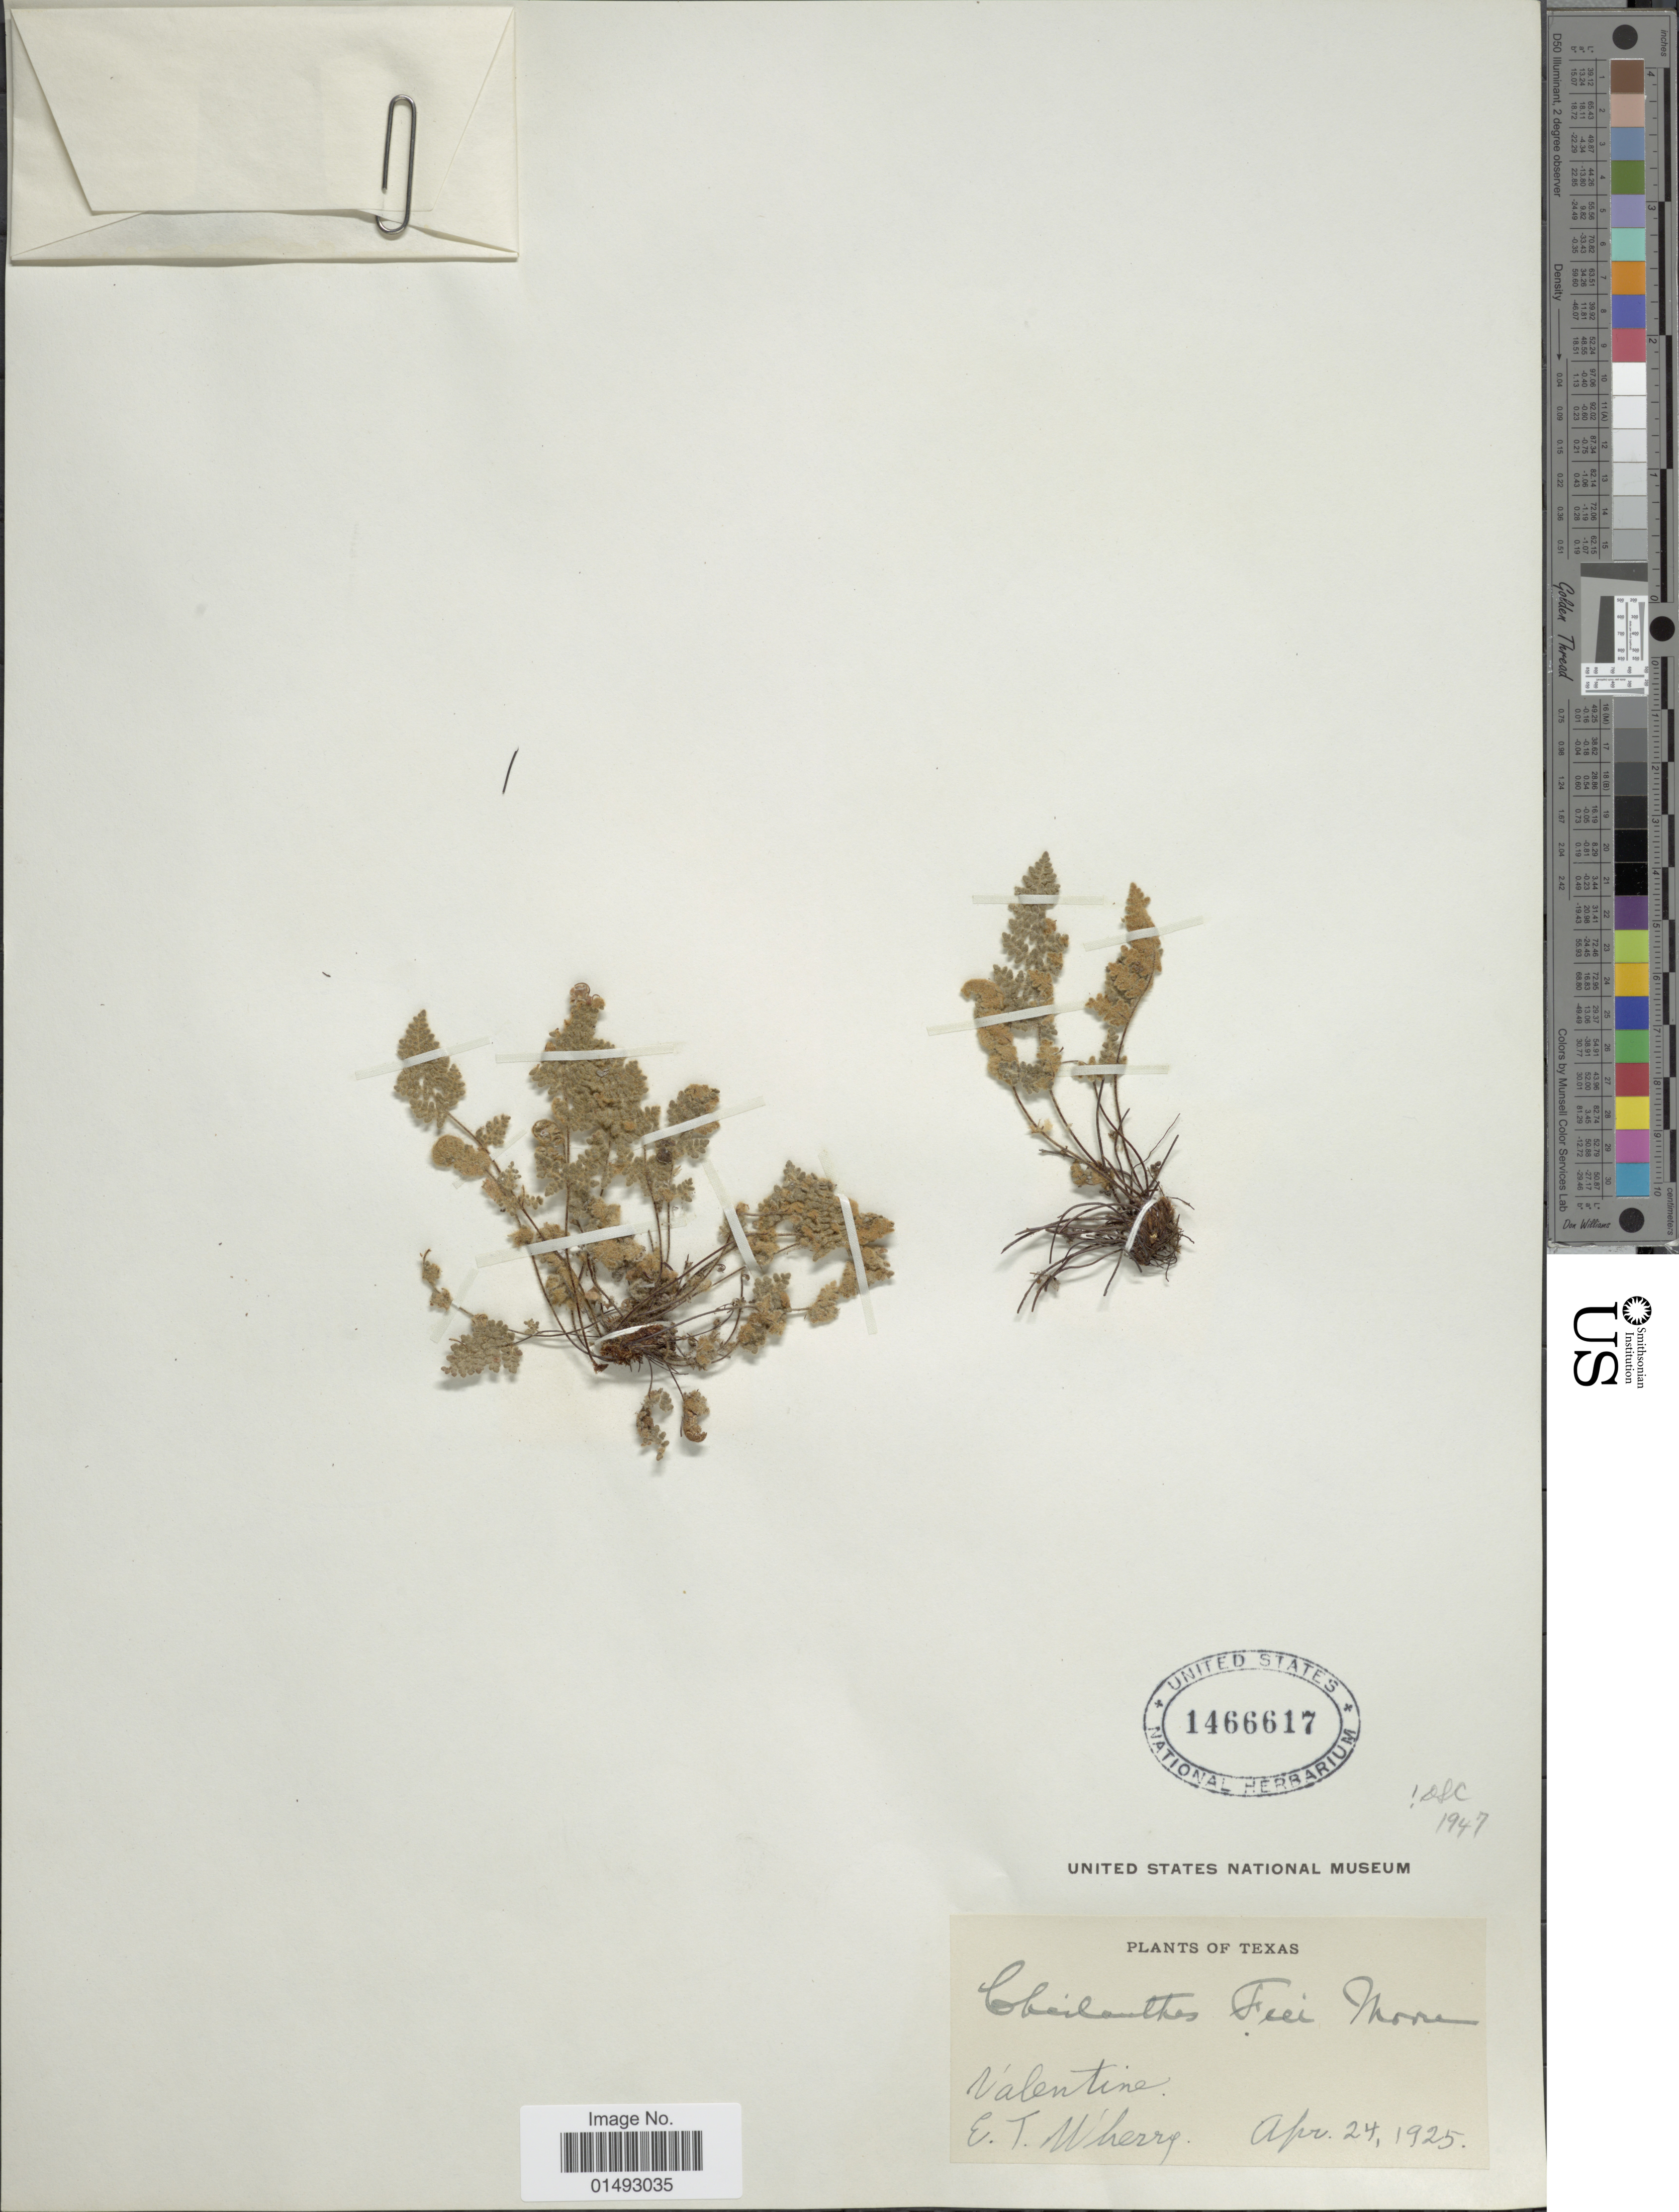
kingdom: Plantae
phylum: Tracheophyta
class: Polypodiopsida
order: Polypodiales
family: Pteridaceae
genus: Myriopteris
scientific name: Myriopteris gracilis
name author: Fée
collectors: E. T. Wherry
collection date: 1925-04-24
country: United States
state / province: Texas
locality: Válentine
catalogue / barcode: US 1466617